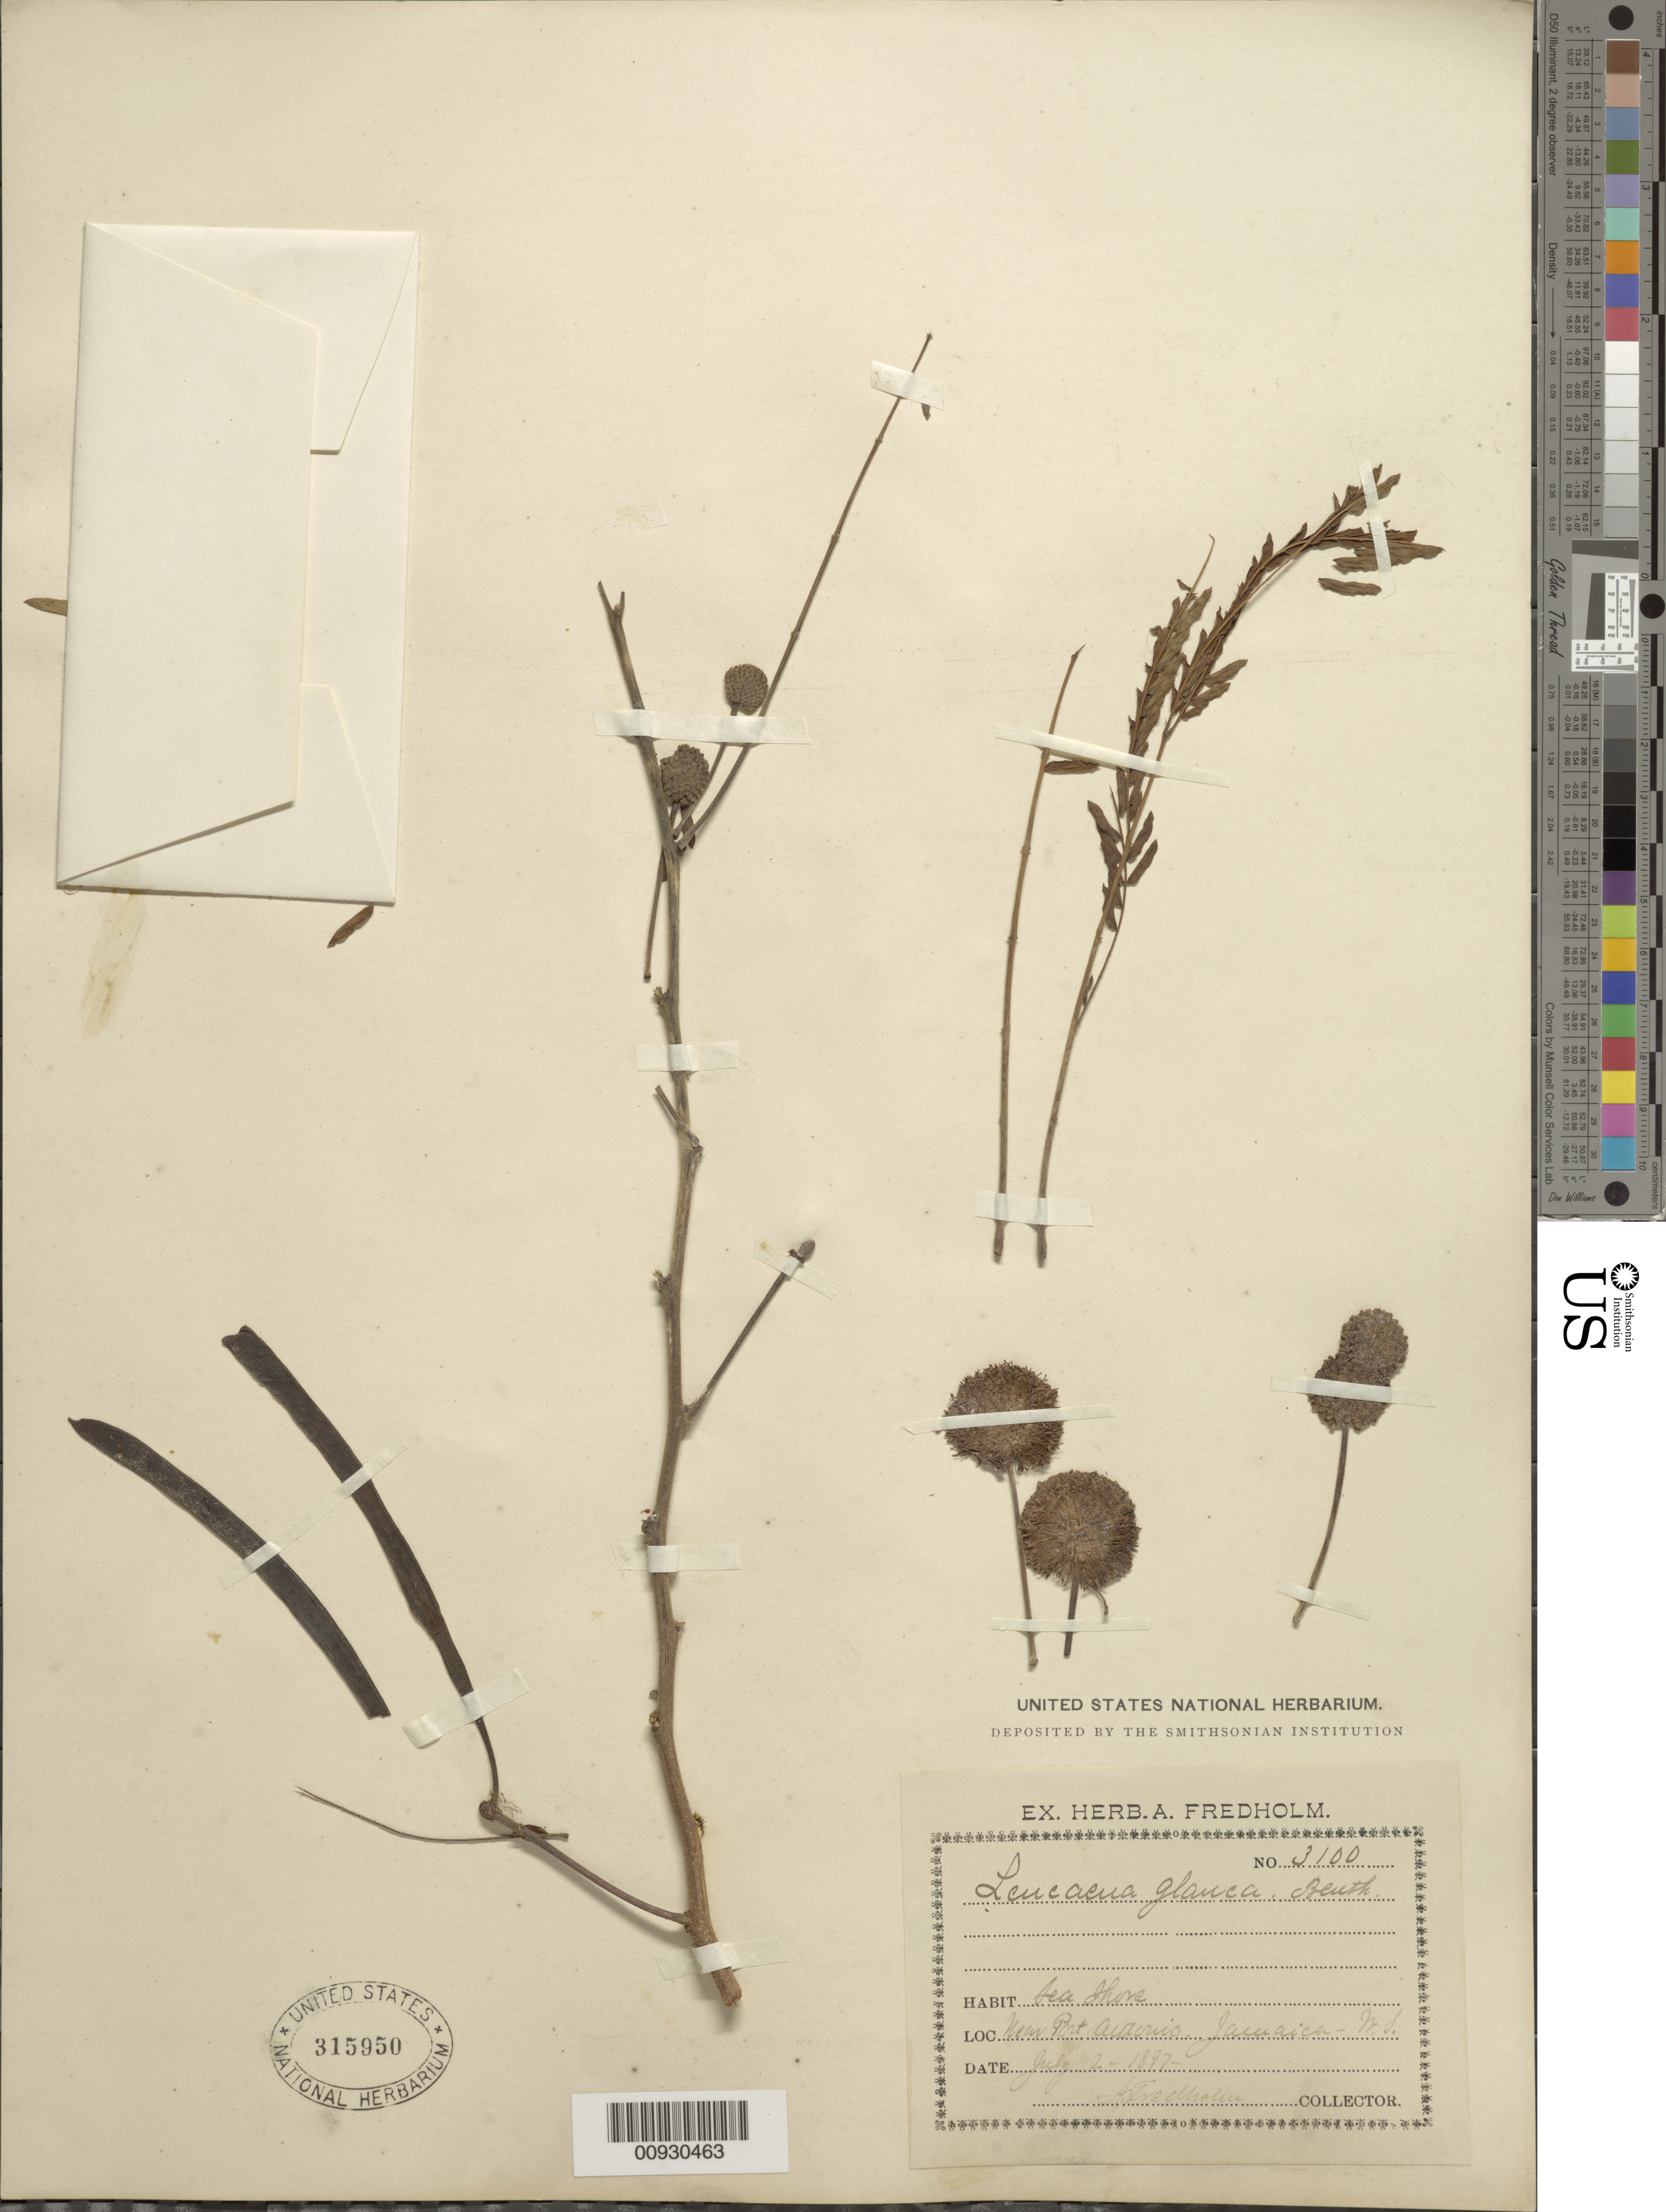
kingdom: Plantae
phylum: Tracheophyta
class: Magnoliopsida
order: Fabales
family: Fabaceae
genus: Leucaena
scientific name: Leucaena leucocephala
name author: (Lam.) de Wit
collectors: A. Fredholm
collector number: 3100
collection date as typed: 02 Jul 1897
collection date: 1897-07-02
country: Jamaica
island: Jamaica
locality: sea shore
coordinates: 0 N, 0 E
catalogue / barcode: US 315950